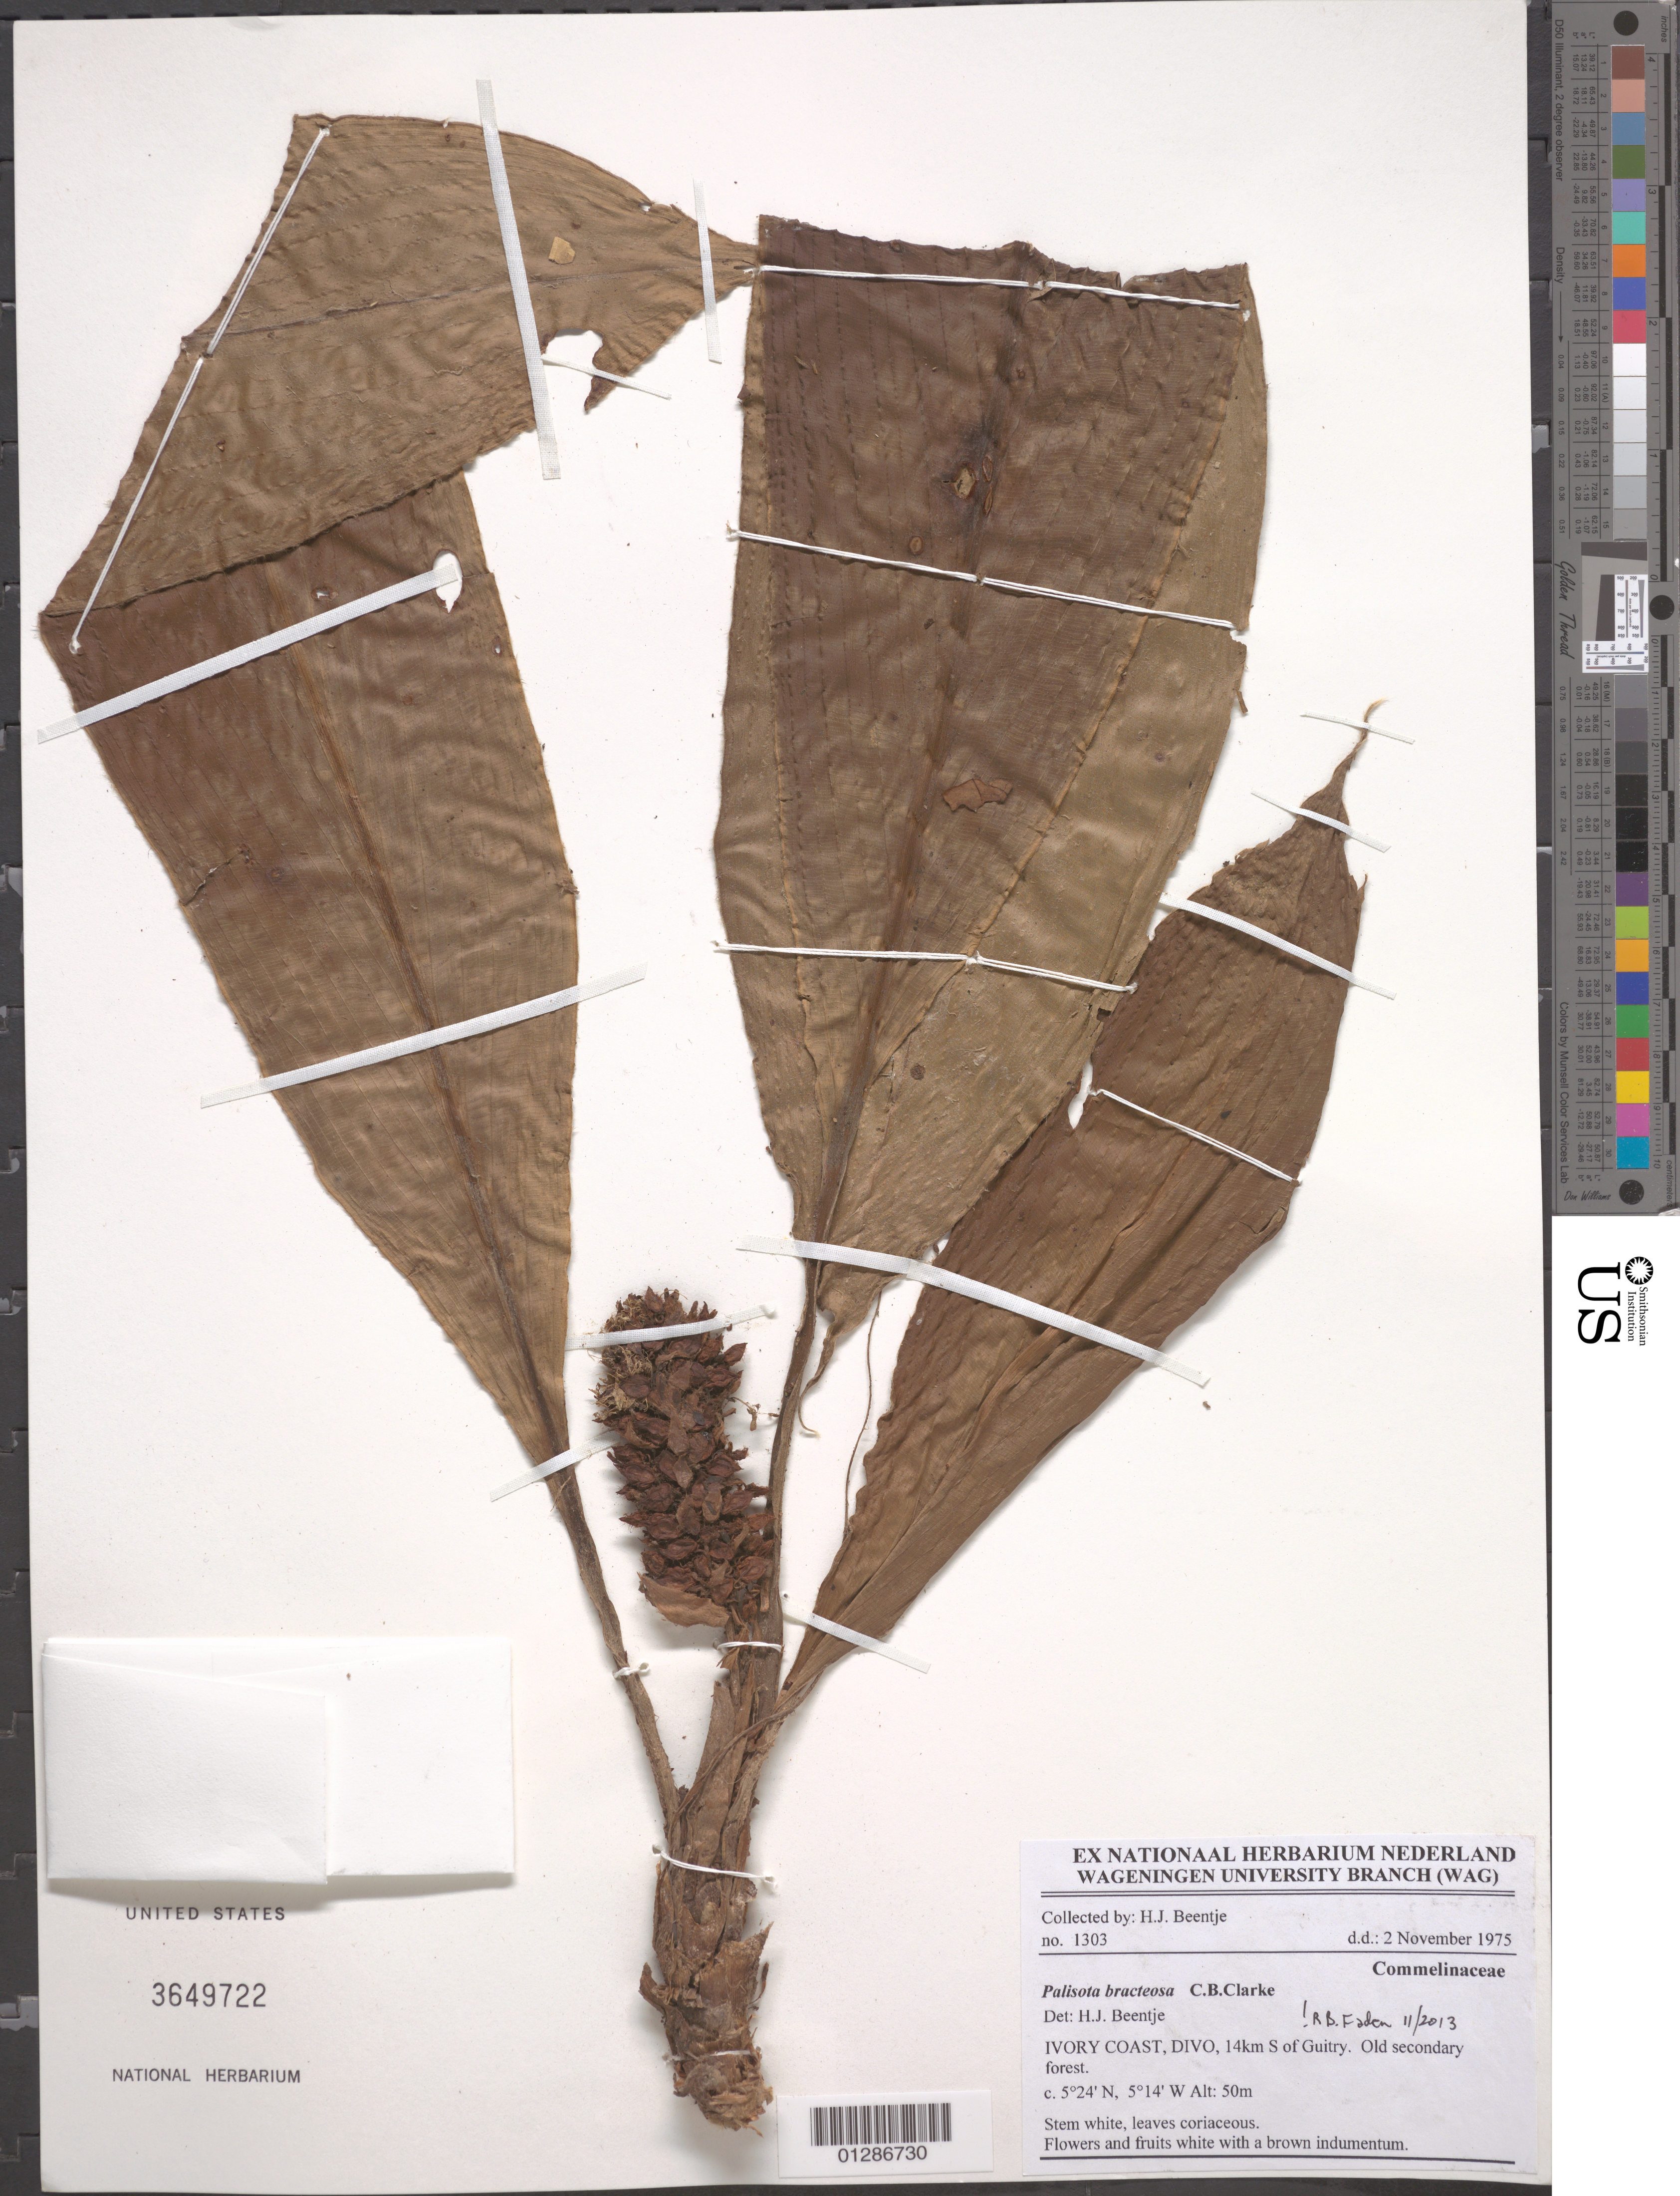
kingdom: Plantae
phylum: Tracheophyta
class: Liliopsida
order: Commelinales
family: Commelinaceae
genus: Palisota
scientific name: Palisota bracteosa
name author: C.B. Clarke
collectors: H. J. Beentje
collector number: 1303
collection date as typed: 2 Nov 1975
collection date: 1975-11-02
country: Ivory Coast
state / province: Gôh-Djiboua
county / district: Lôh-Djiboua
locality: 14 km S of Guitry.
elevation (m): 50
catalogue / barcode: US 3649722